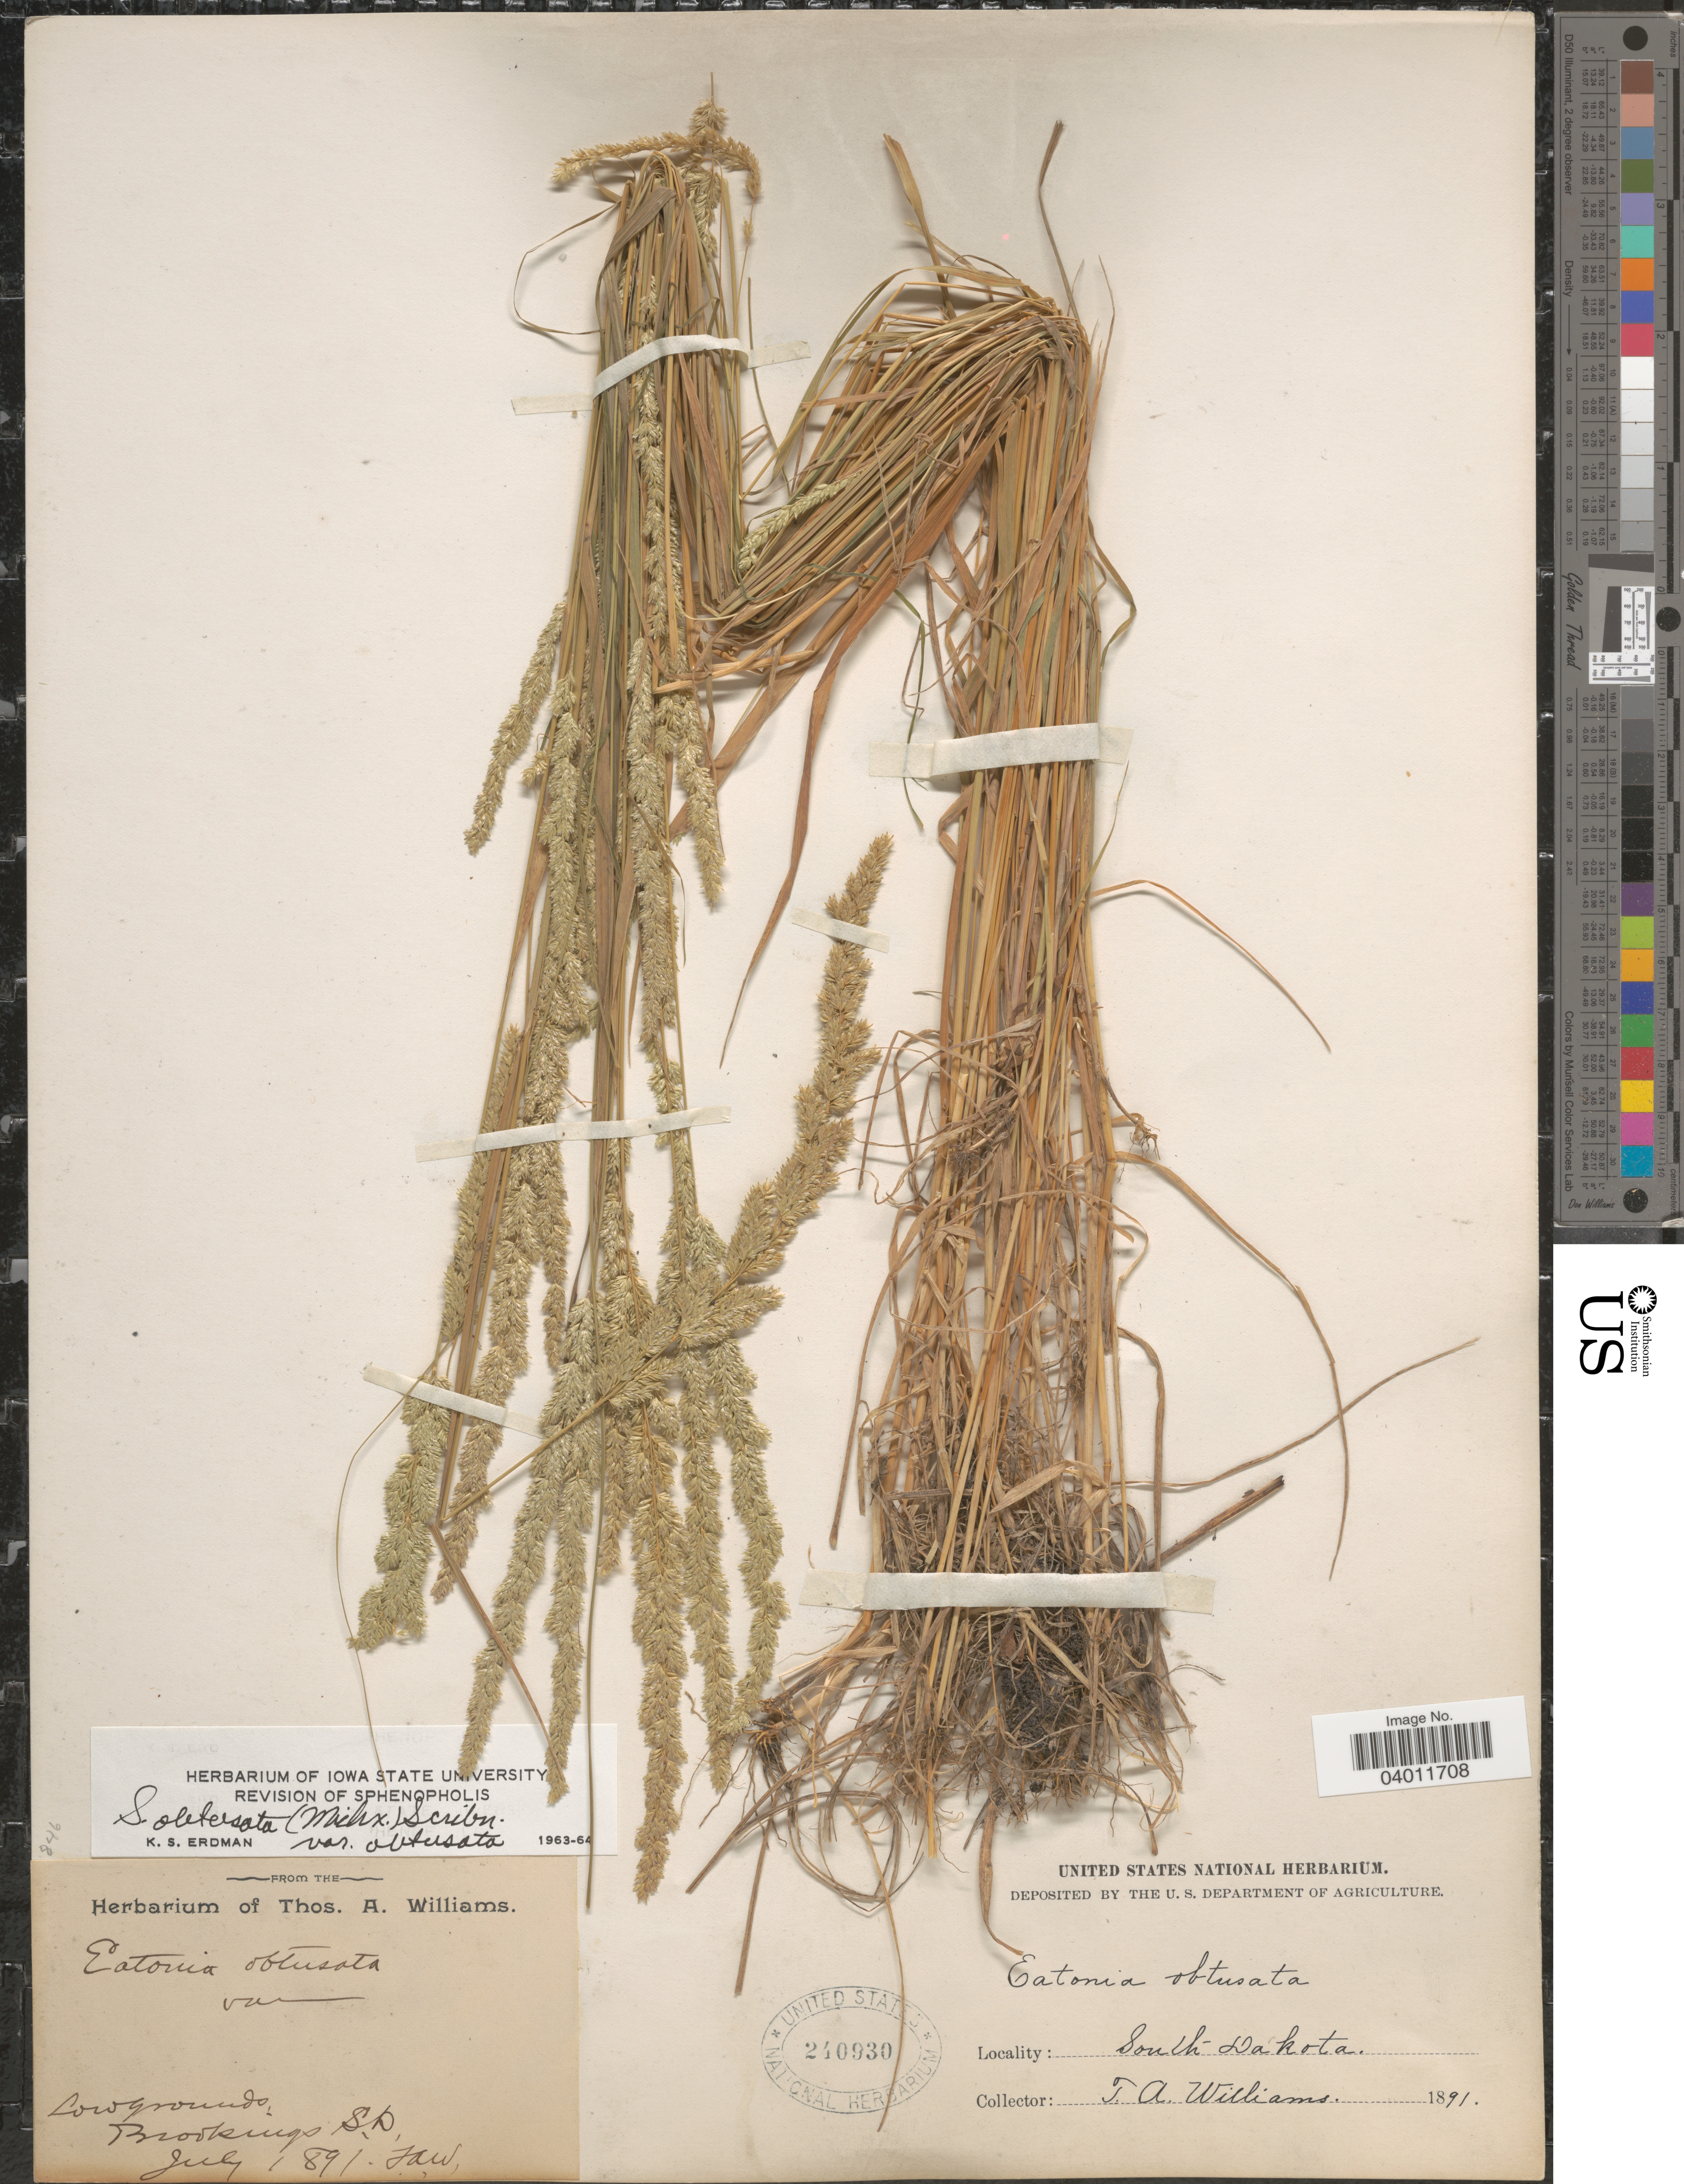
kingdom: Plantae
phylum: Tracheophyta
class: Liliopsida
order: Poales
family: Poaceae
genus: Sphenopholis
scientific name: Sphenopholis obtusata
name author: (Michx.) Scribn.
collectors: T. A. Williams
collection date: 1891-07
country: United States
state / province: South Dakota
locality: Lowgrounds, Brookings.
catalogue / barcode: US 240930